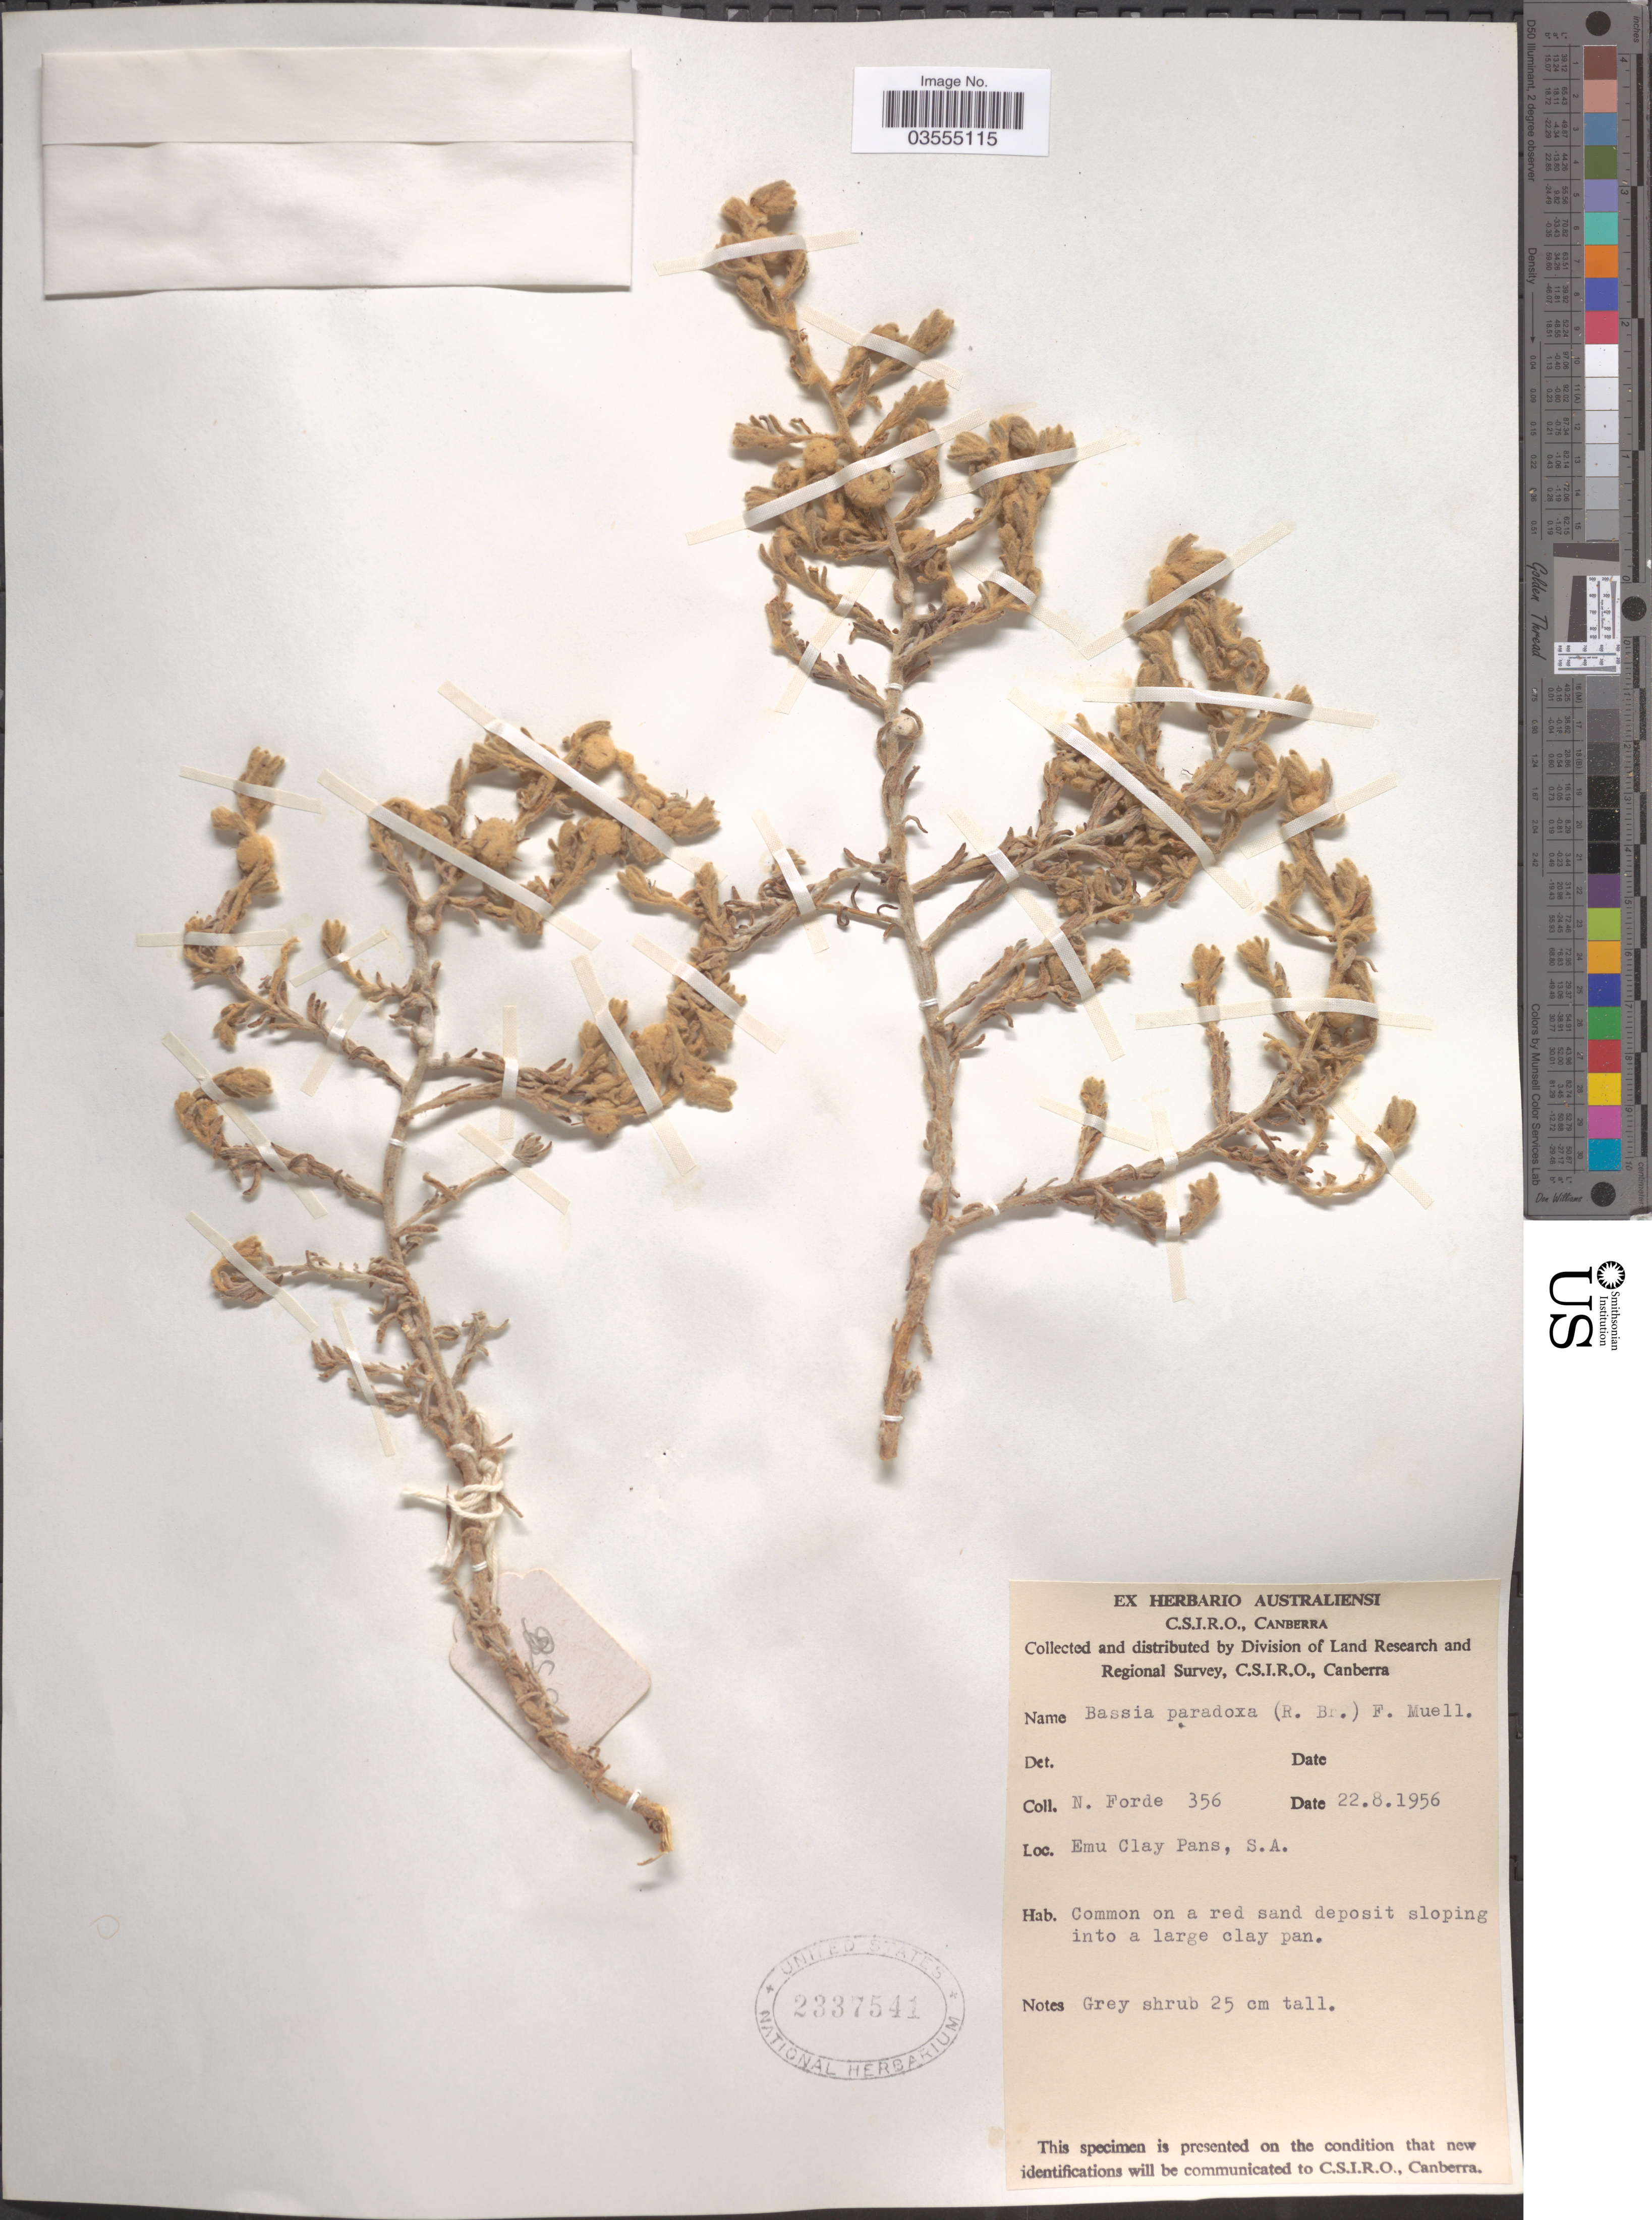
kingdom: Plantae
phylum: Tracheophyta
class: Magnoliopsida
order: Caryophyllales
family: Amaranthaceae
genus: Dissocarpus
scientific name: Dissocarpus paradoxus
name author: (R. Br.) F. Muell. ex Ulbr.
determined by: Cabrera, J. F.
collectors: N. Forde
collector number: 356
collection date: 1956-08-22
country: Australia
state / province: South Australia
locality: Emu Clay Pans.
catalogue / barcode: US 2337541